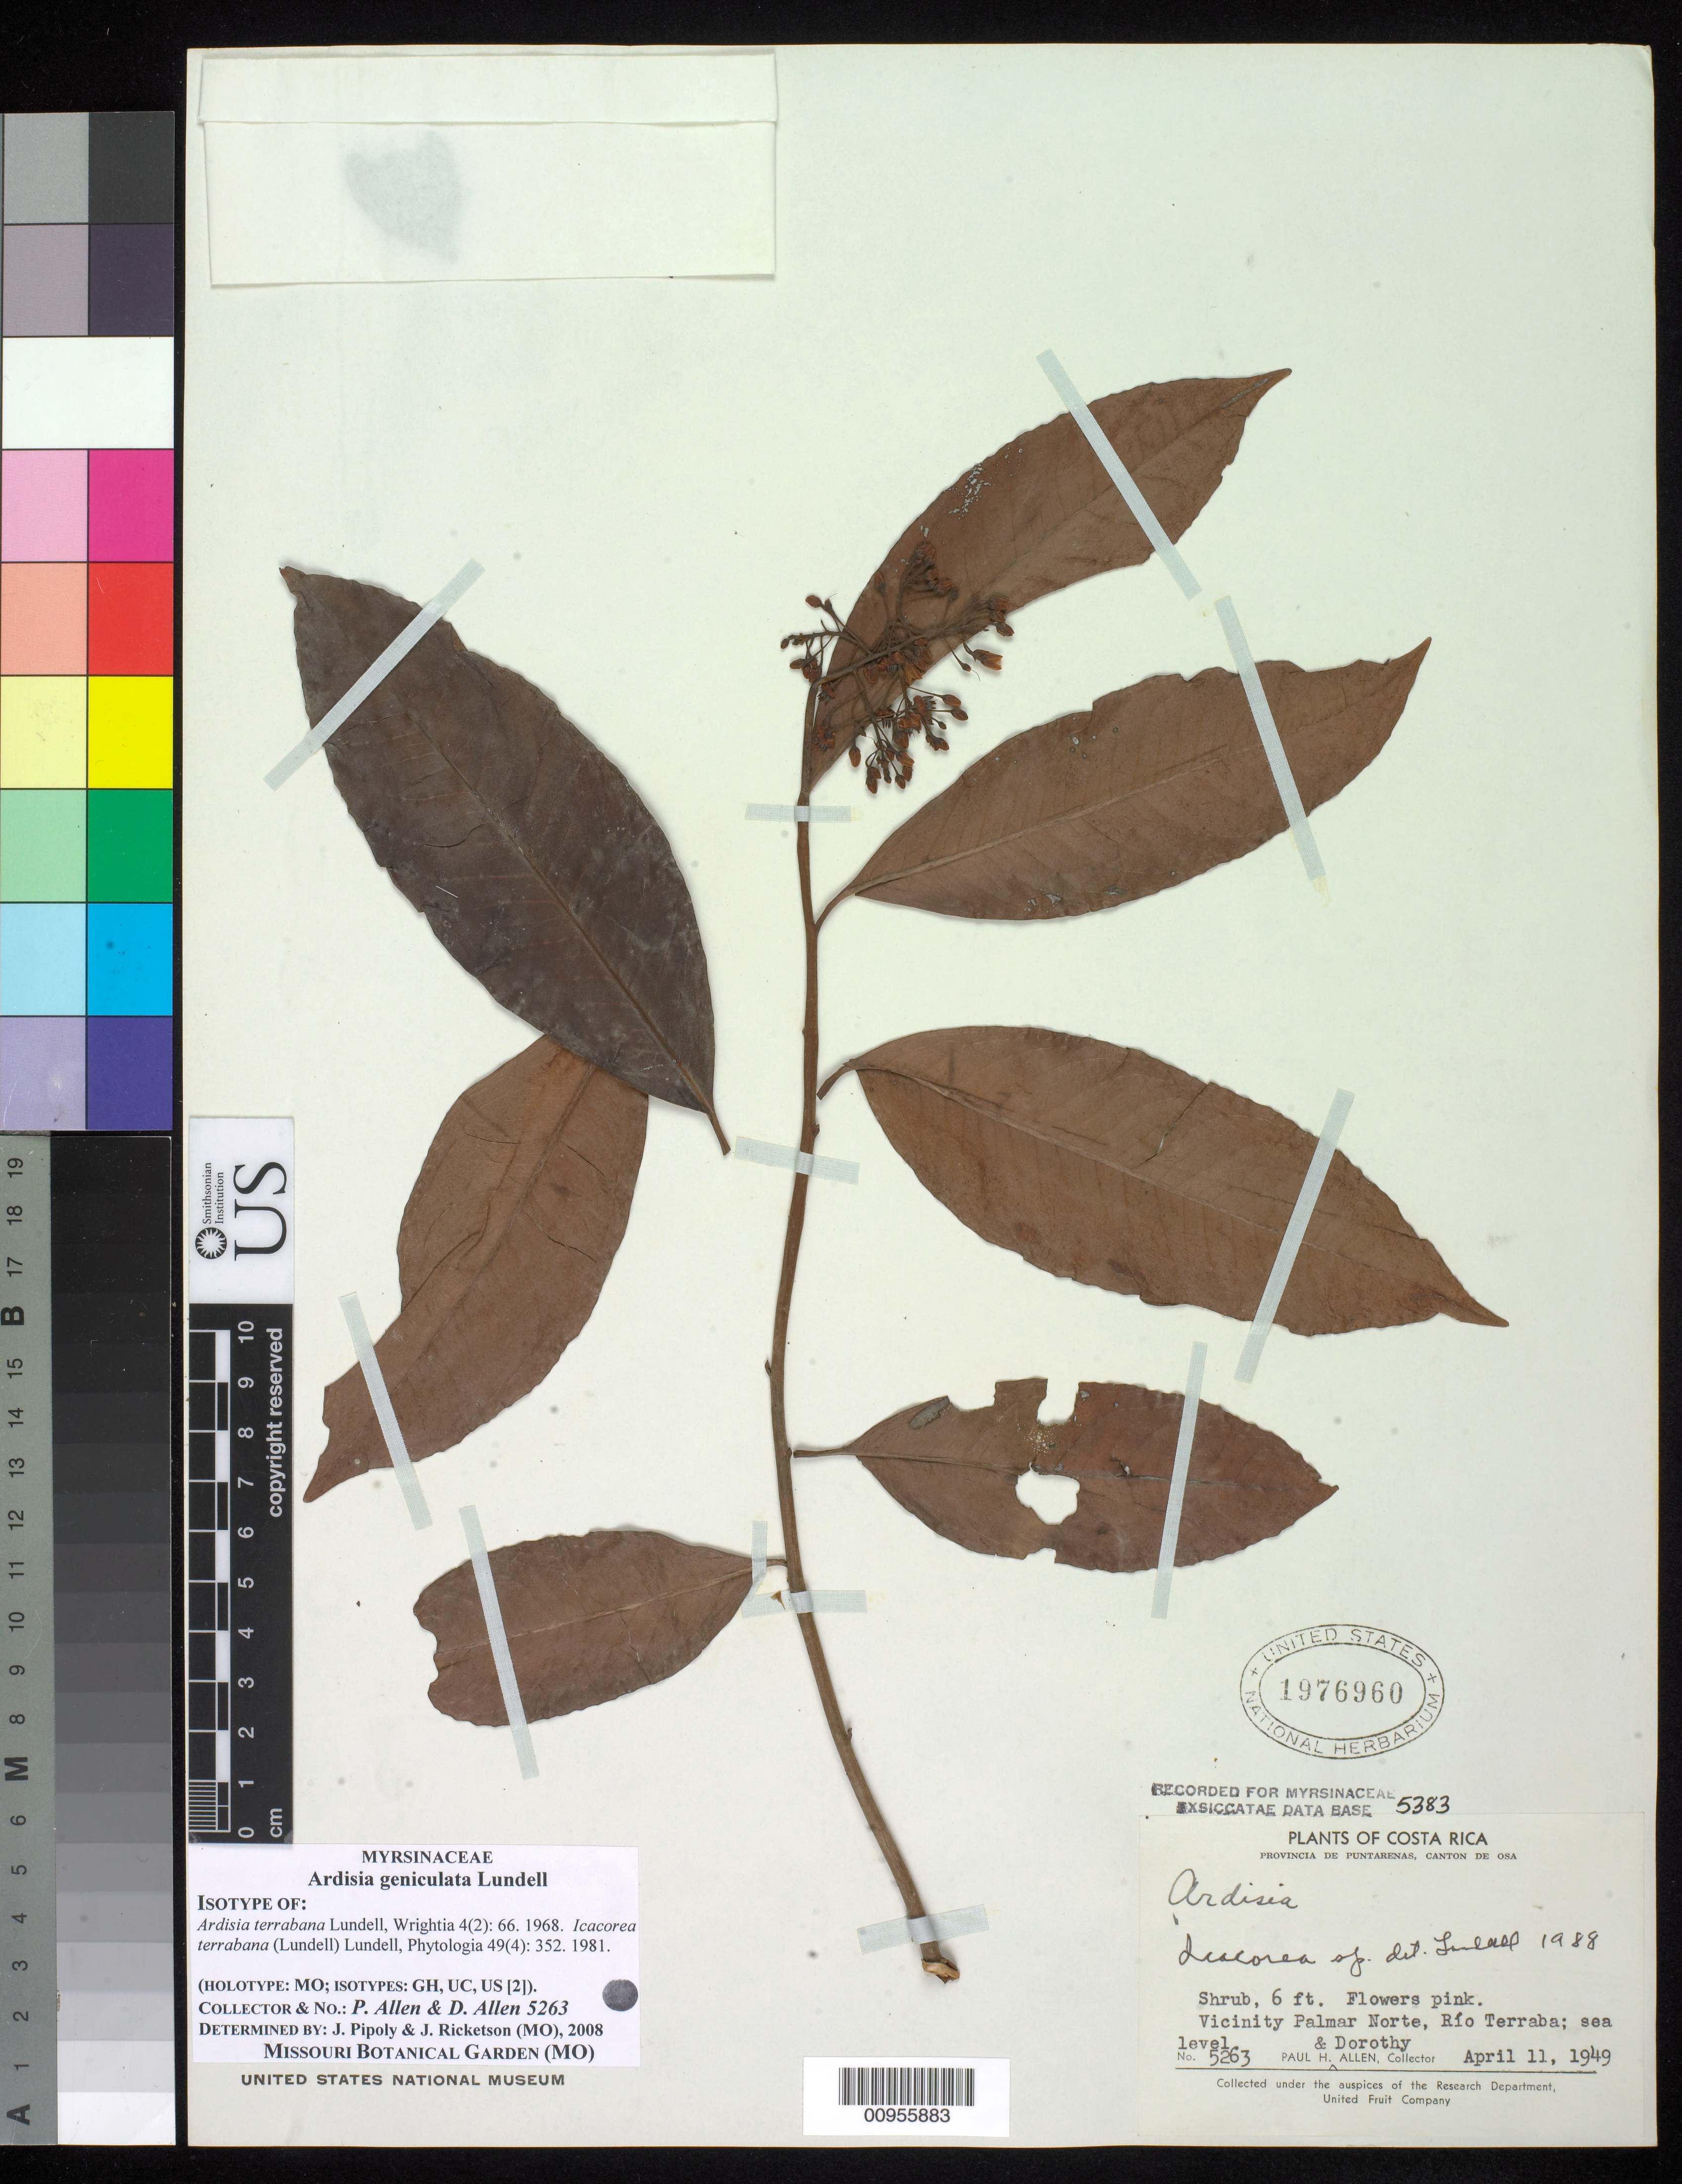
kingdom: Plantae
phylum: Tracheophyta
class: Magnoliopsida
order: Ericales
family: Primulaceae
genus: Ardisia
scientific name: Ardisia terrabana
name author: Lundell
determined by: Pipoly, J. J.; Ricketson, J. M.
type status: Isotype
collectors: P. H. Allen & D. Allen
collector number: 5263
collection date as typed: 11 Apr 1949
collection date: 1949-04-11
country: Costa Rica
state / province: Puntarenas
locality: Provincia de Puntarenas, Canton de Osa. Vicinity Palmar Norte, Río Terraba; sea level.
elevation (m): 0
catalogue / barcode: US 1976960